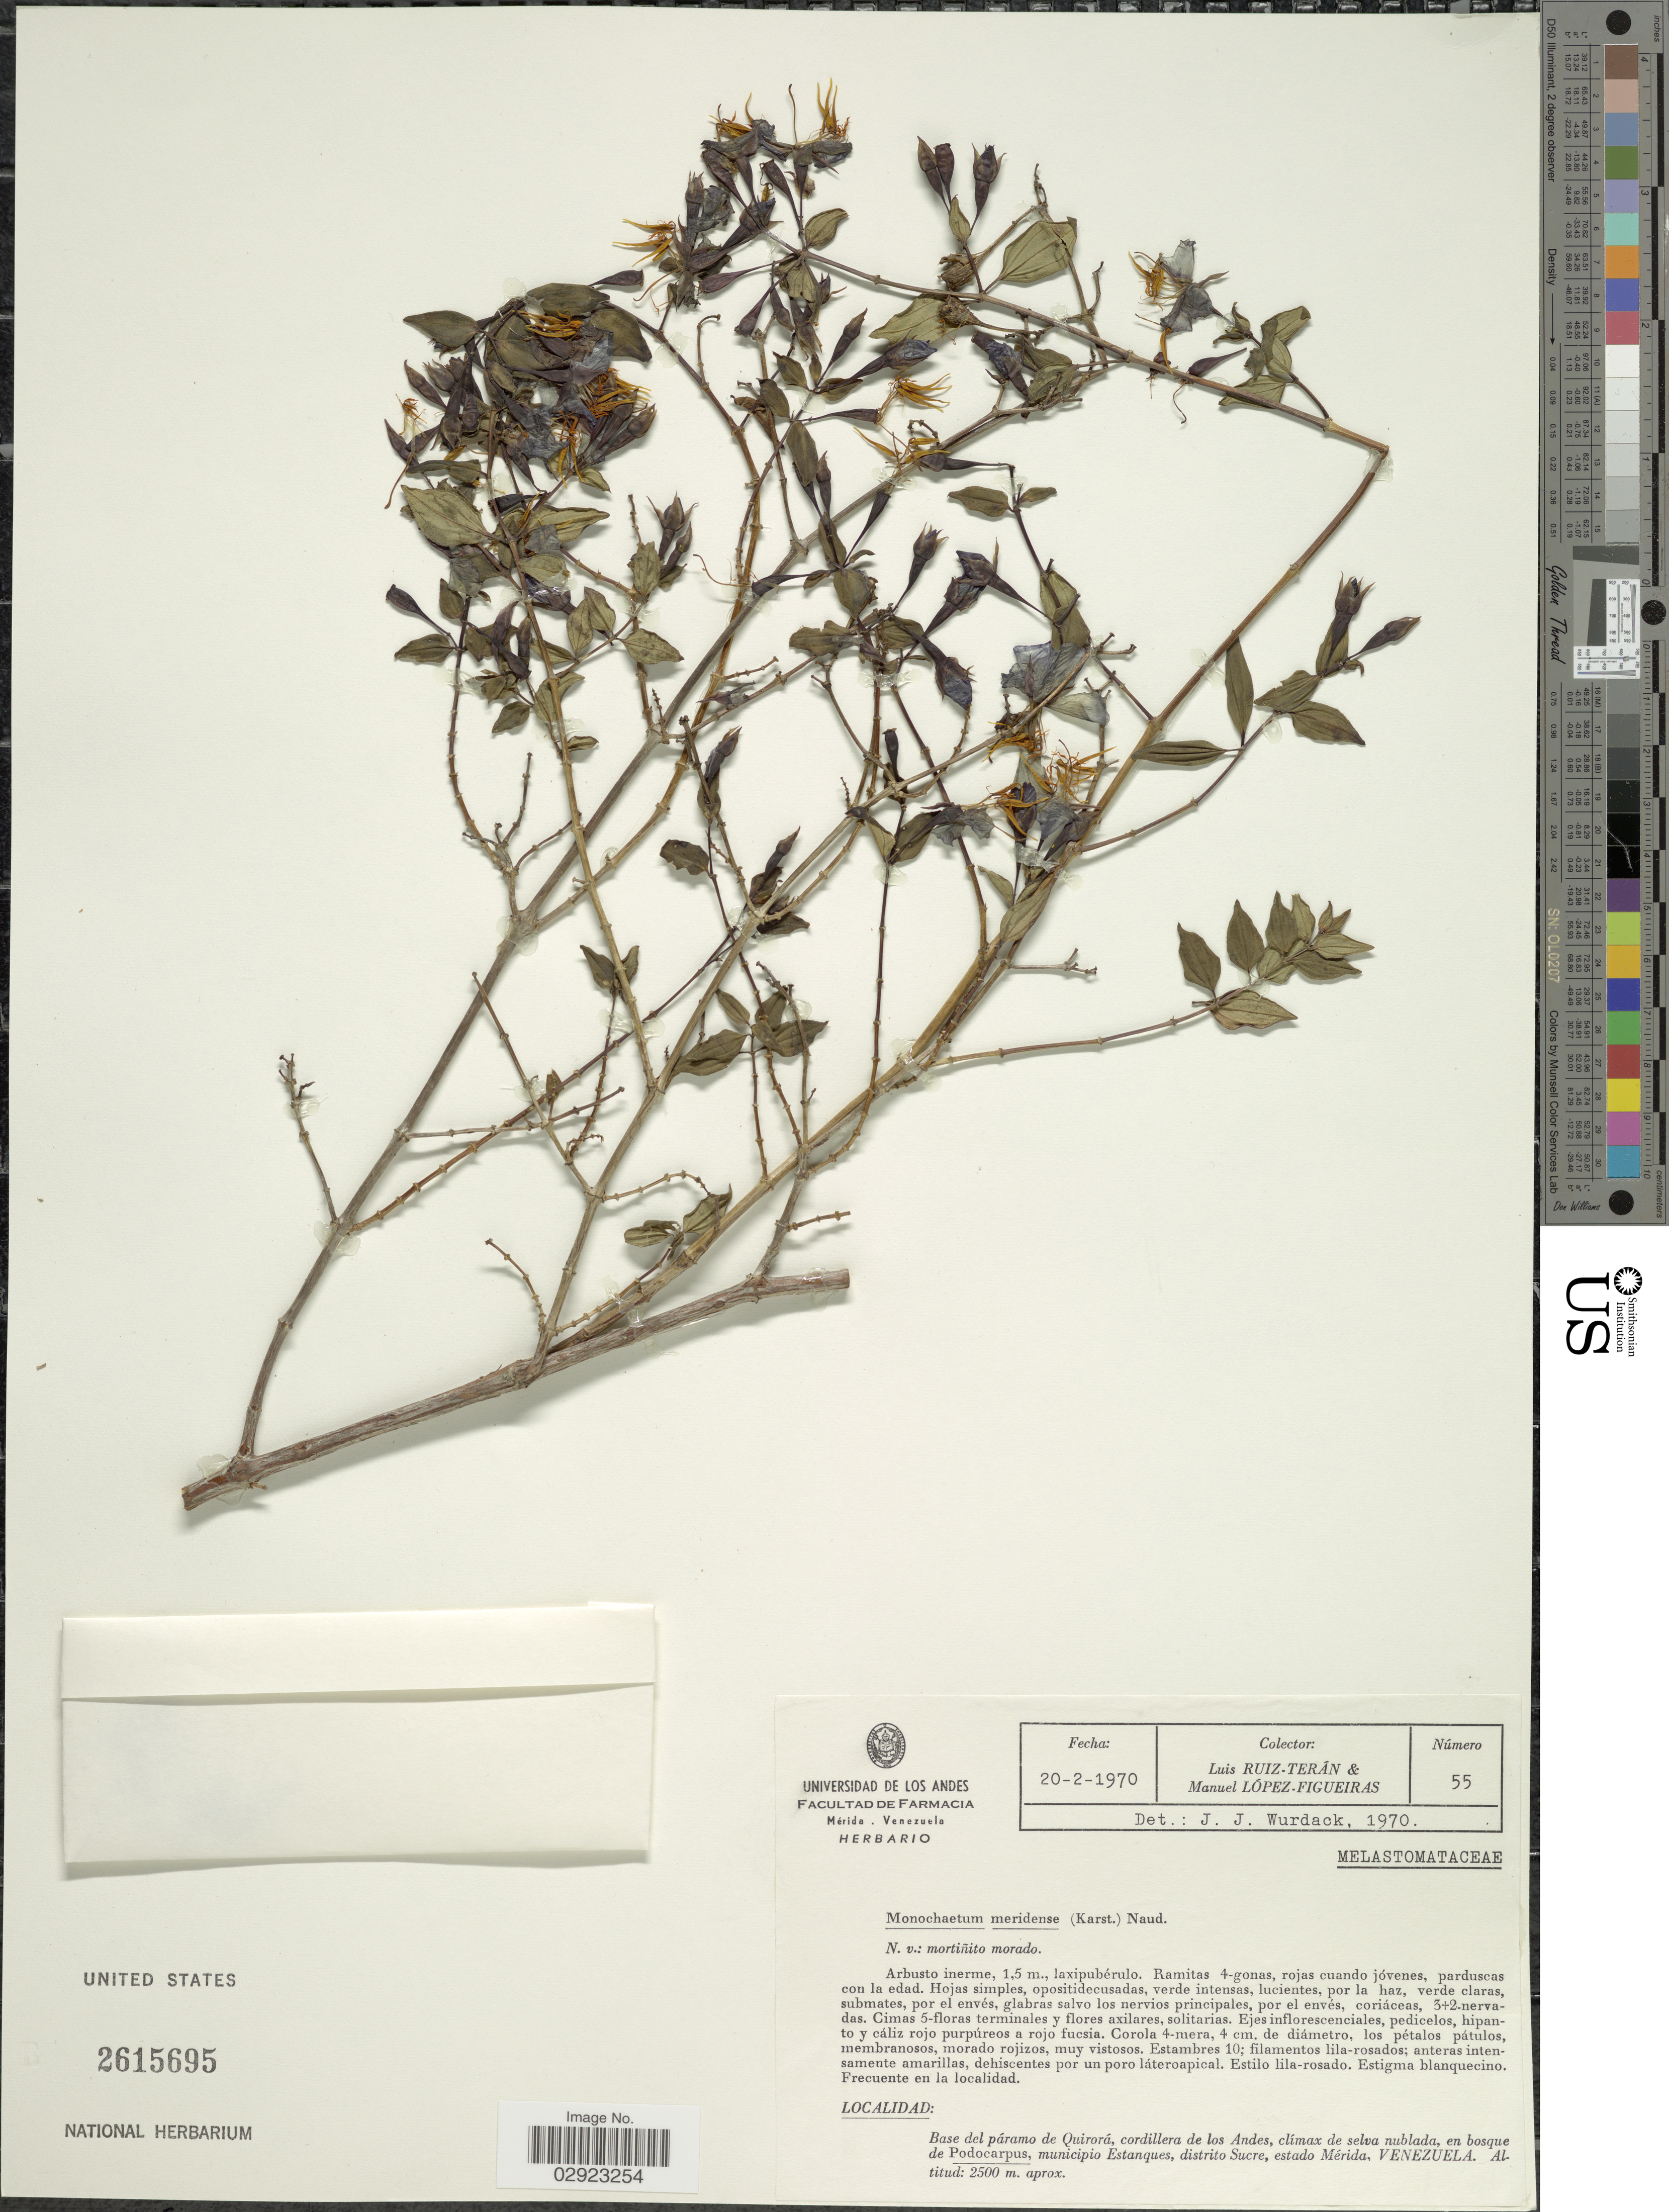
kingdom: Plantae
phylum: Tracheophyta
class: Magnoliopsida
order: Myrtales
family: Melastomataceae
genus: Monochaetum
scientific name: Monochaetum meridense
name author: (H. Karst.) Naudin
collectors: L. Teran & M. López Figueiras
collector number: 55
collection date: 1970-02-20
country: Venezuela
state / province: Mérida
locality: Base del páramo de Quirora, cordillera de los Andes. municipio Estanques, distrito Sucre.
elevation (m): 2500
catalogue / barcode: US 2615695